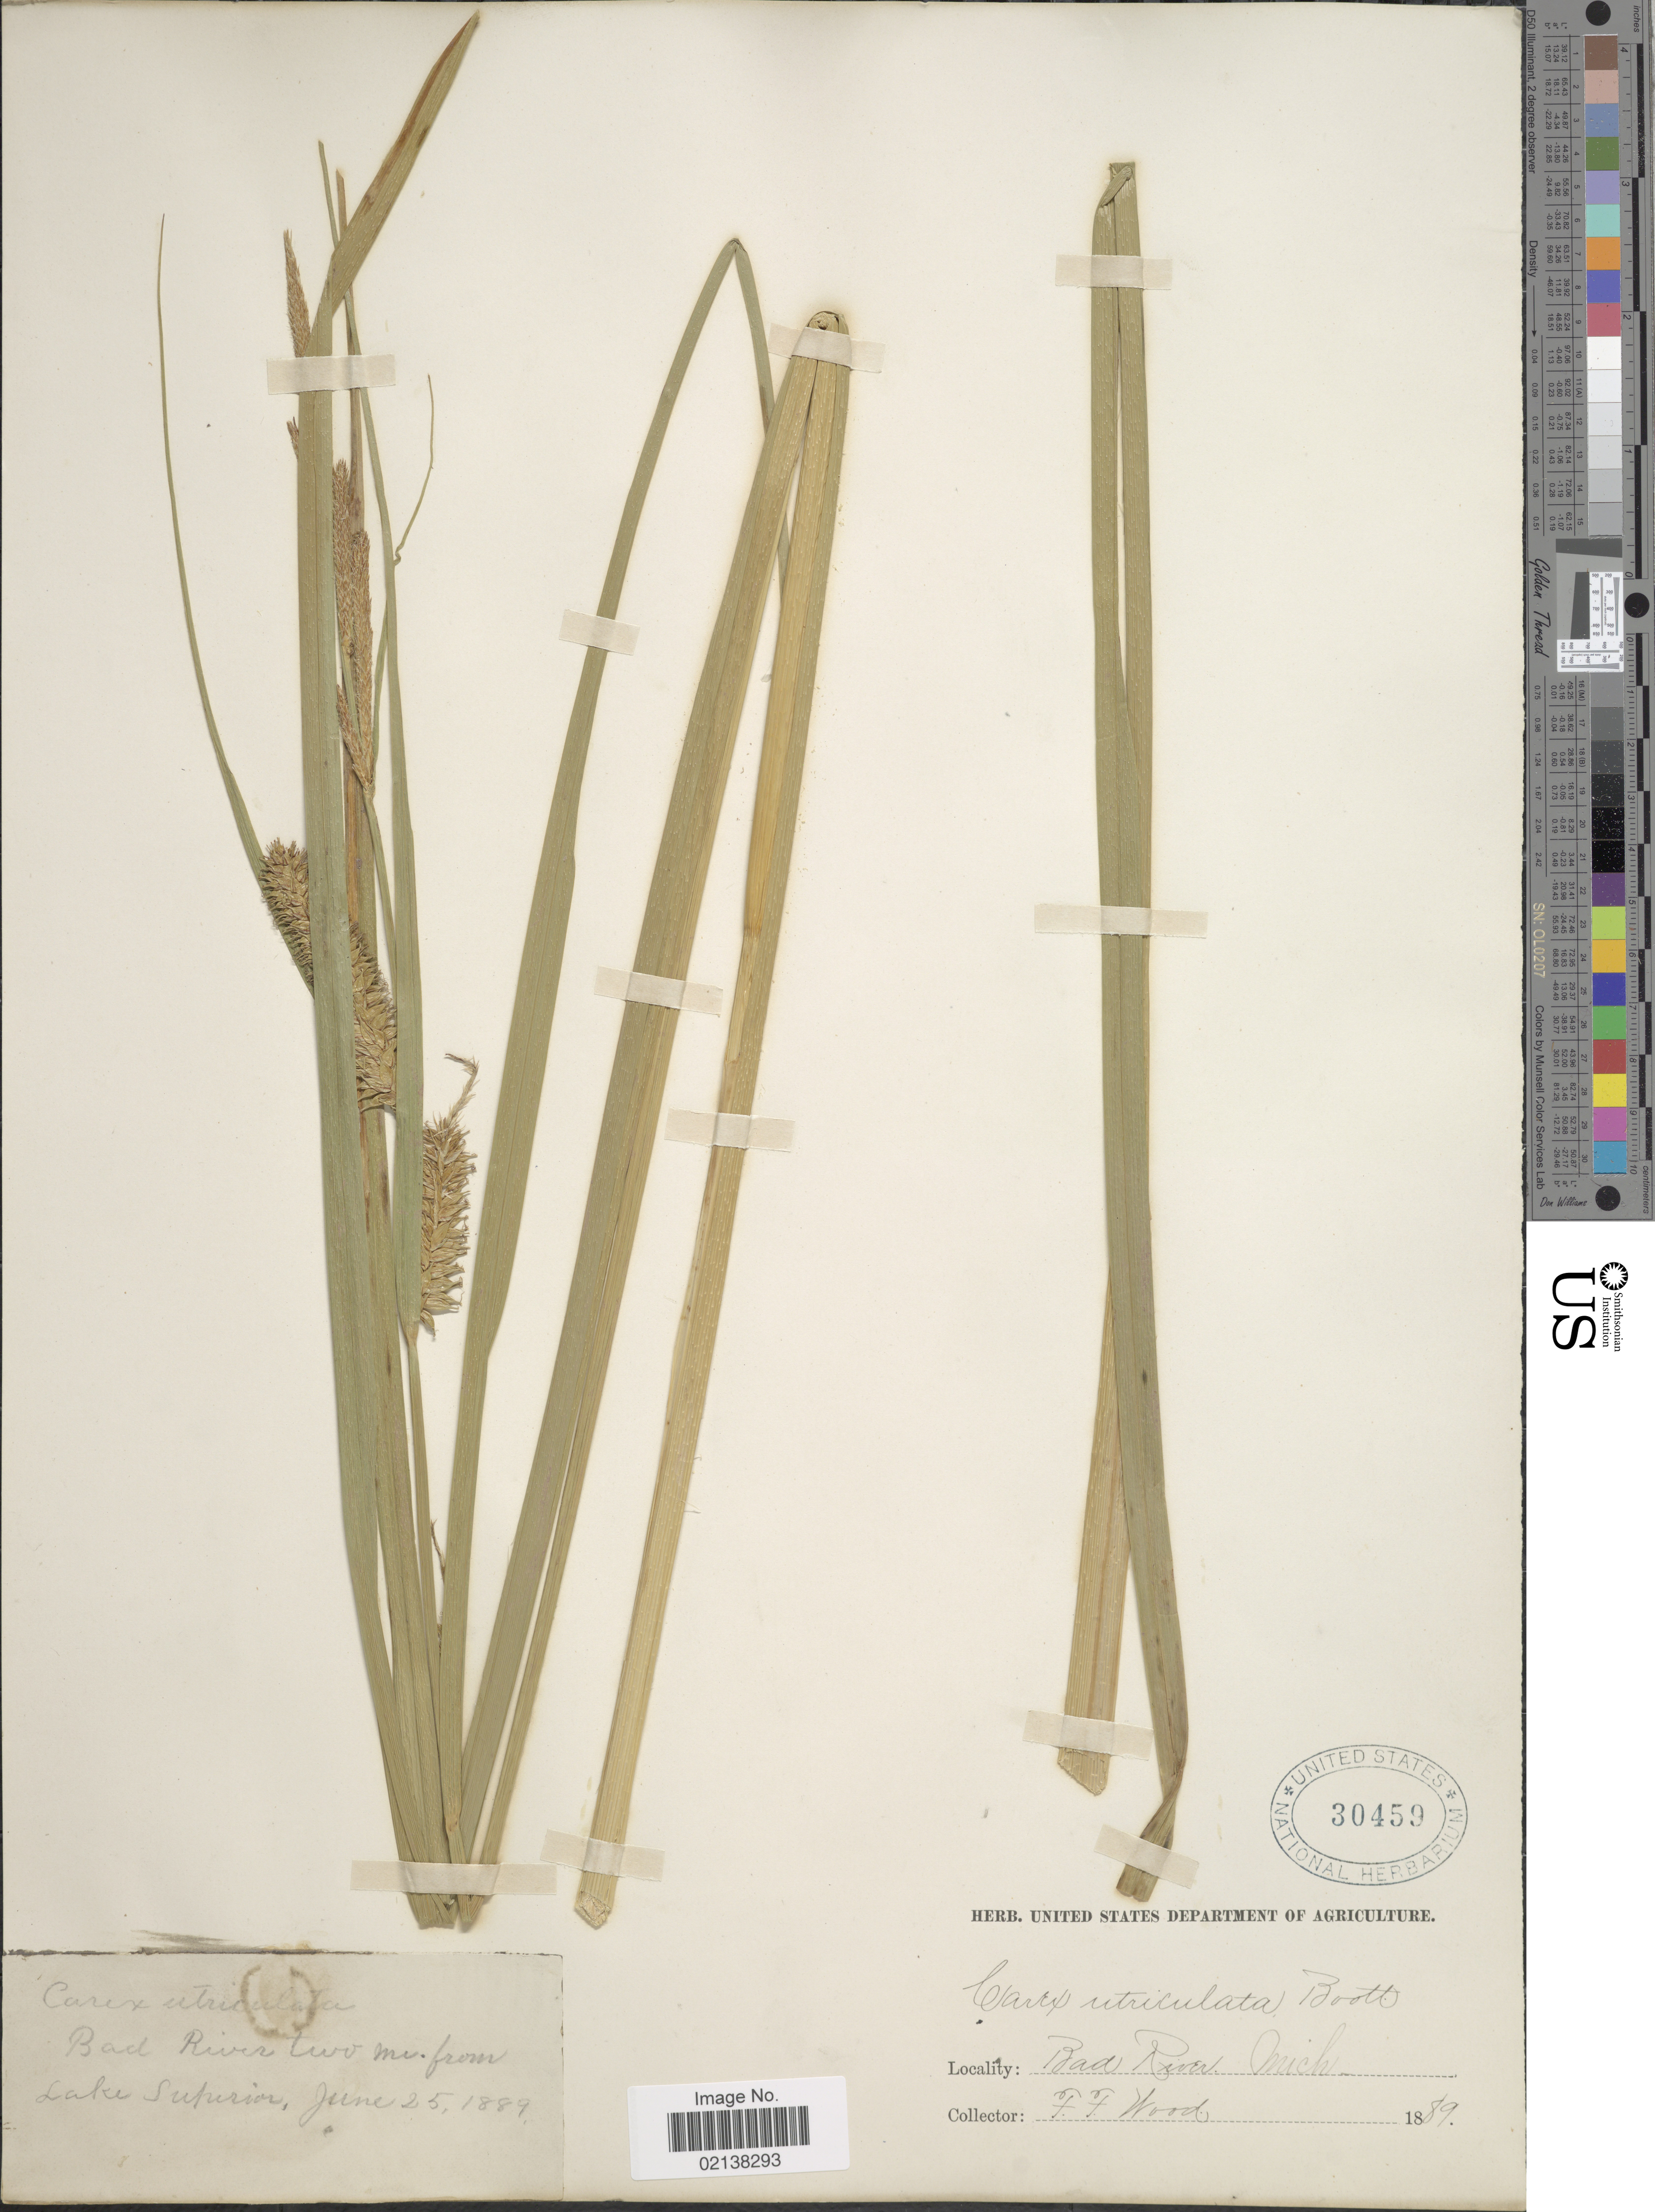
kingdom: Plantae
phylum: Tracheophyta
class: Liliopsida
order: Poales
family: Cyperaceae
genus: Carex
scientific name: Carex utriculata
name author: Boott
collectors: F. Wood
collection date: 1889-06-25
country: United States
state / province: Michigan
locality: Bad River two mi. from Lake Superior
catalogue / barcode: US 30459